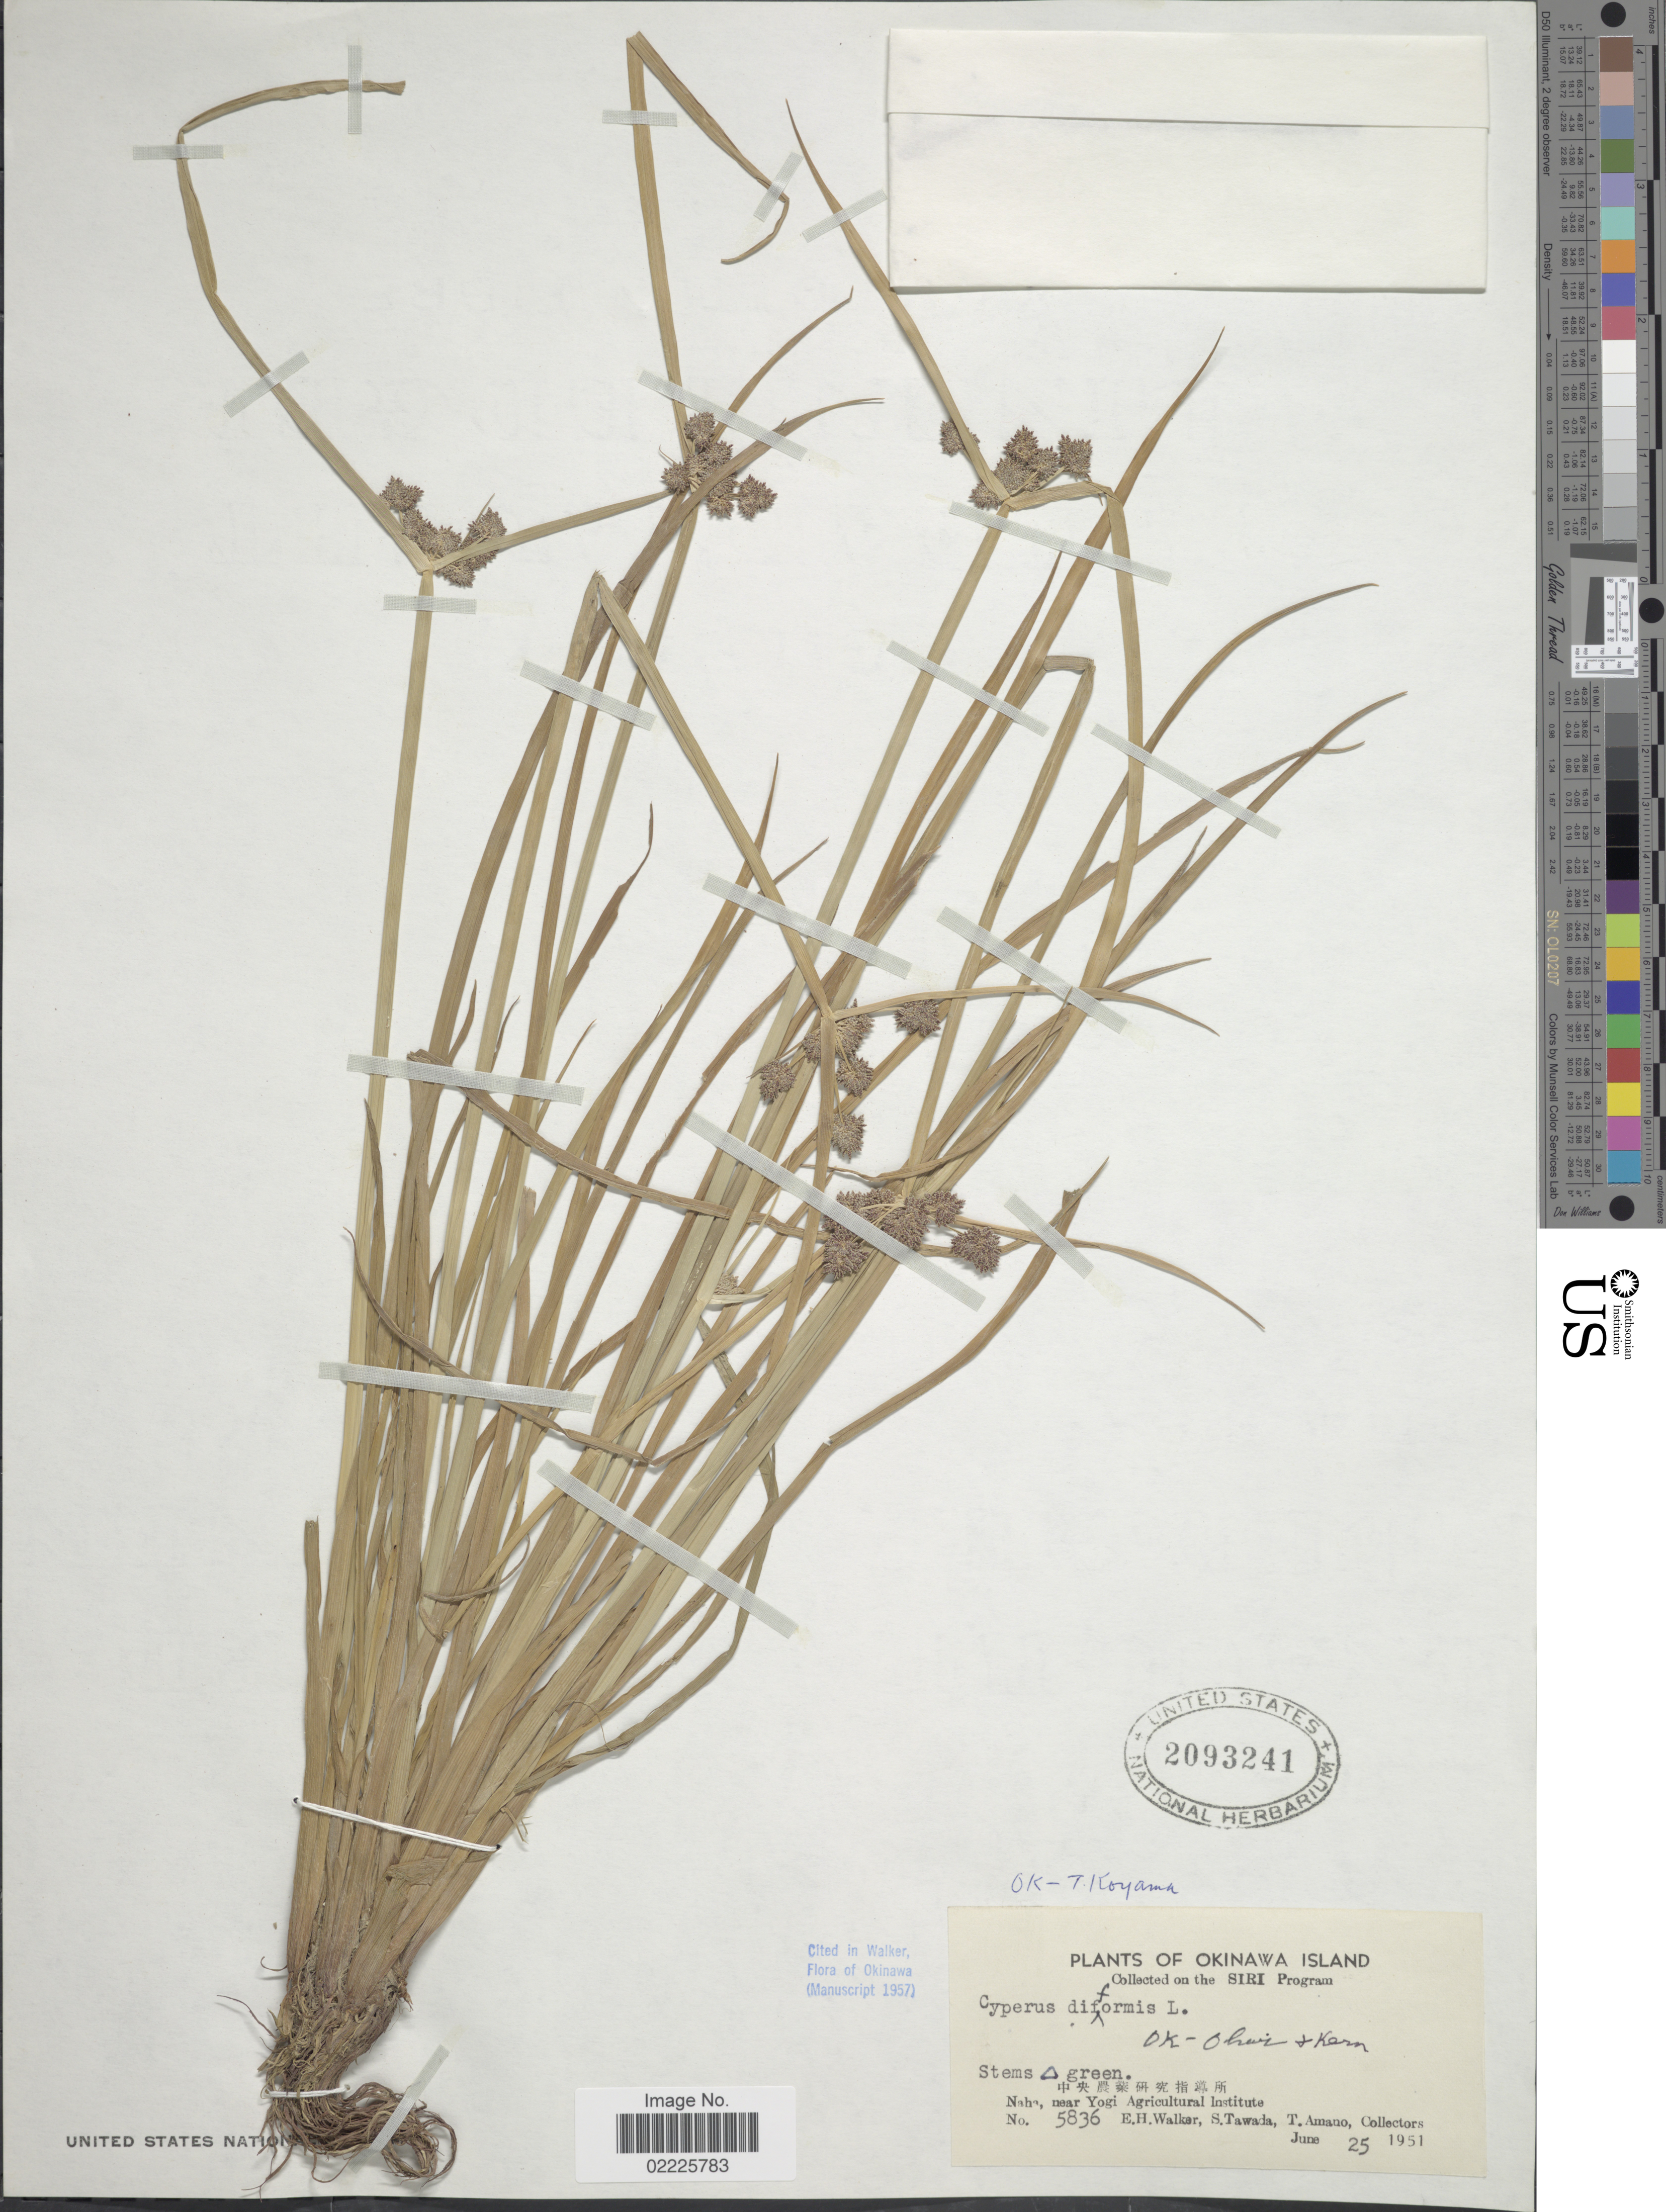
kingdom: Plantae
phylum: Tracheophyta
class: Liliopsida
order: Poales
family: Cyperaceae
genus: Cyperus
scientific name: Cyperus difformis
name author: L.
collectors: E. H. Walker, S. Tawada & T. Amano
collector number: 5836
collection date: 1951-06-25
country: Japan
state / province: Okinawa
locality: Okinawa Island, Naha, near Yogi Agricultural Institue.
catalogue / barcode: US 2093241